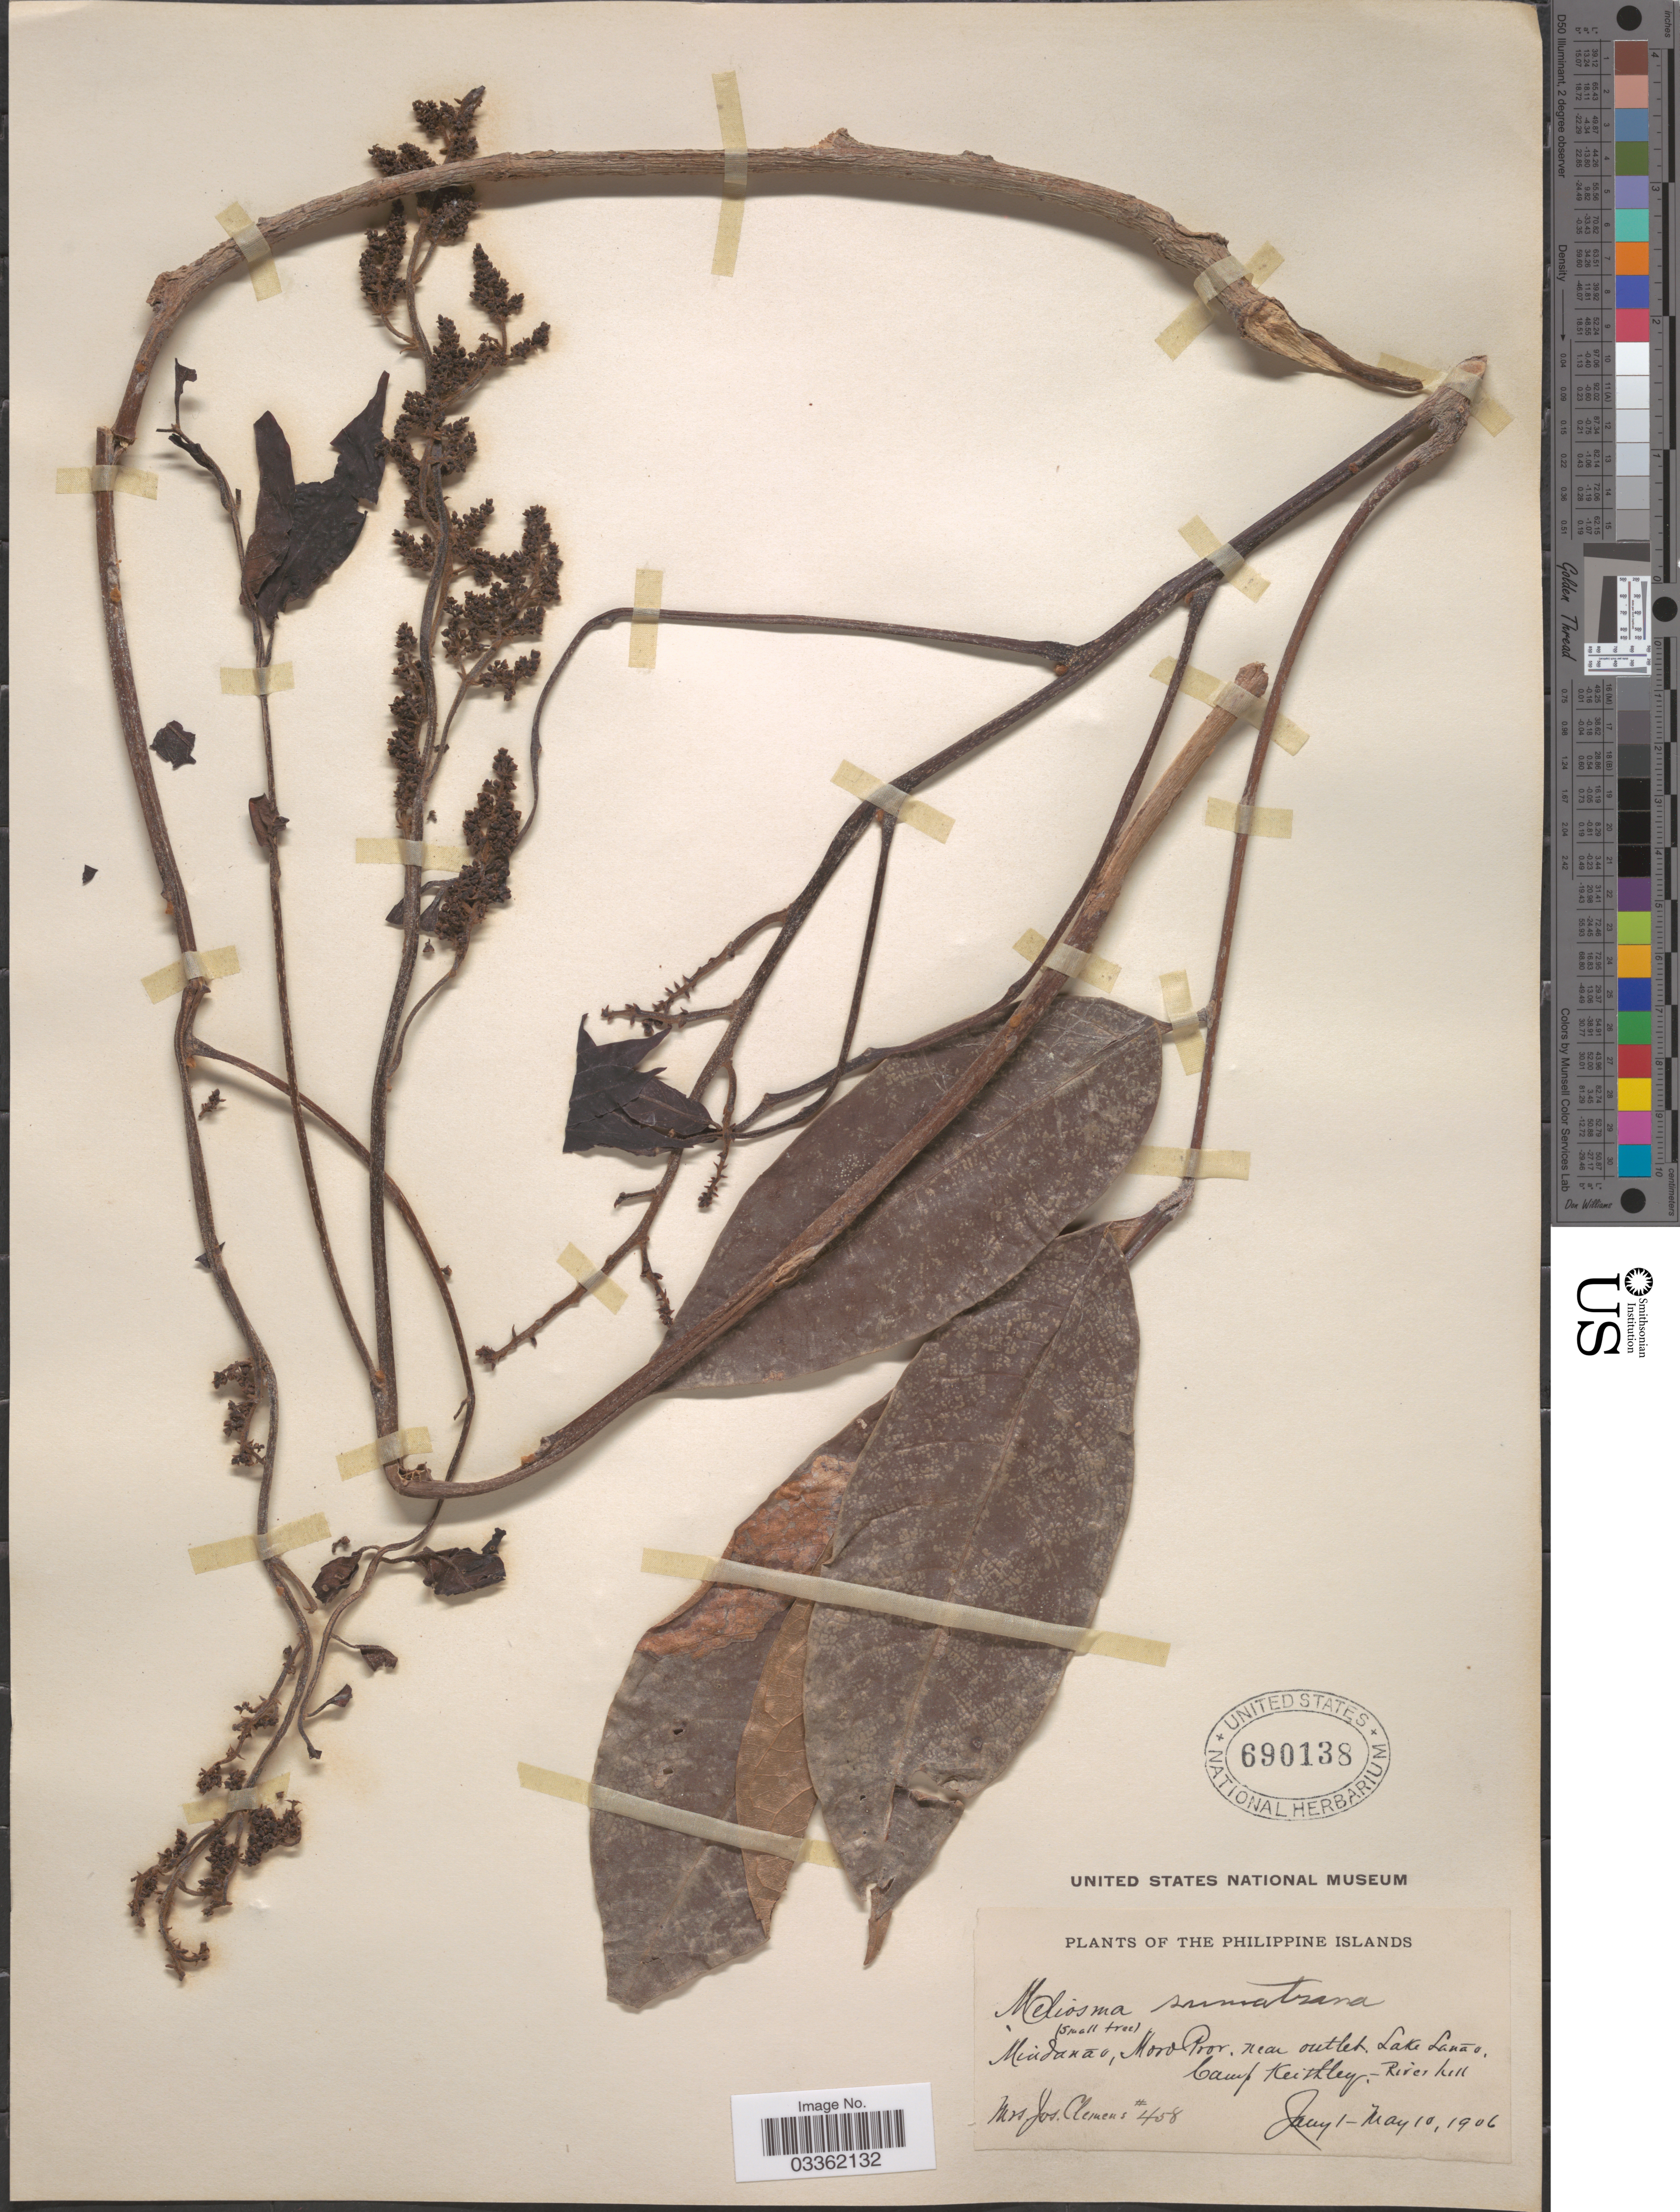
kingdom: Plantae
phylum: Tracheophyta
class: Magnoliopsida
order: Proteales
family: Sabiaceae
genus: Meliosma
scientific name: Meliosma sumatrana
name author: (Jack) Walp.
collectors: J. Clemens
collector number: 458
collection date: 1906-01-01/1906-05-10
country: Philippines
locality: Mindanāo, Moro Prov. near outlet. Lake Lanāo, Camp Keithley. - river hill.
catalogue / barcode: US 690138